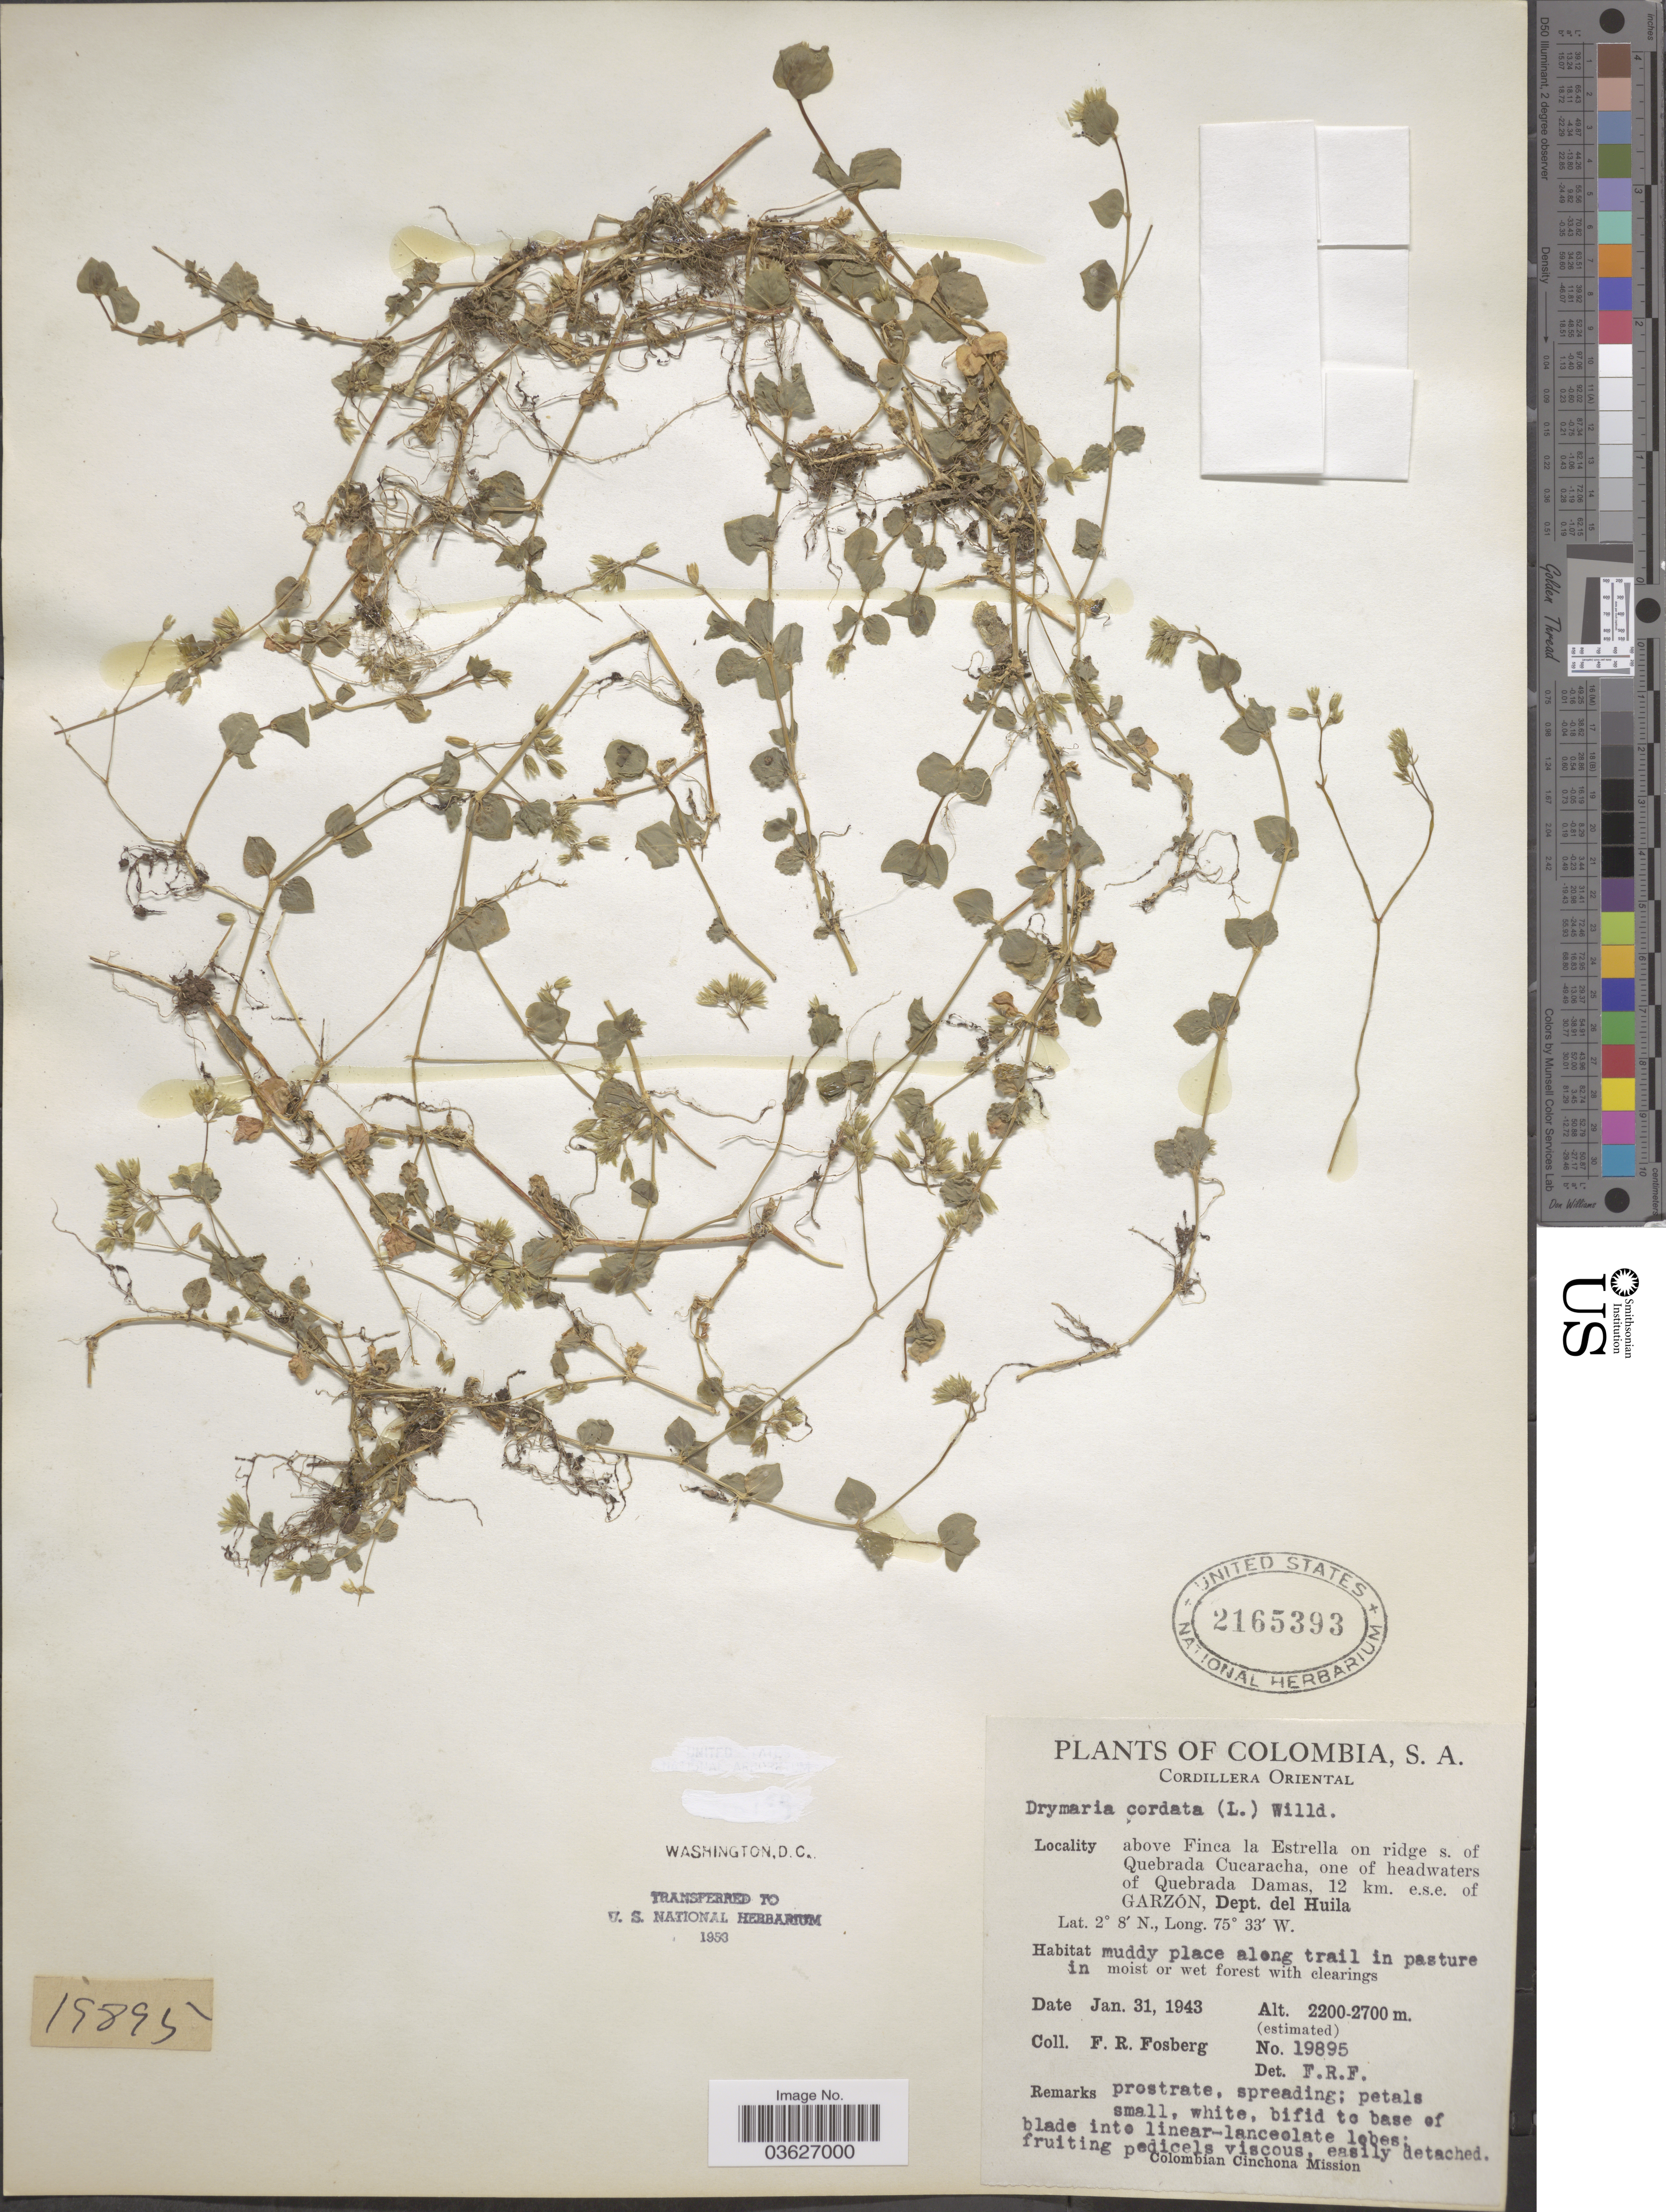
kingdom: Plantae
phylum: Tracheophyta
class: Magnoliopsida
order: Caryophyllales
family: Caryophyllaceae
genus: Drymaria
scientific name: Drymaria cordata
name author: (L.) Willd. ex Schult.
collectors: F. R. Fosberg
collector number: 19895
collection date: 1943-01-31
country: Colombia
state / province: Huila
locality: Cordillera Oriental. Above Finca la Estrella on ridge s. of Quebrada Cucaracha, one of headwaters of Quebrada Damas, 12 km. e.s.e. of Garzón, Dept. del Huila.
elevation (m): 2200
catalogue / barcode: US 2165393